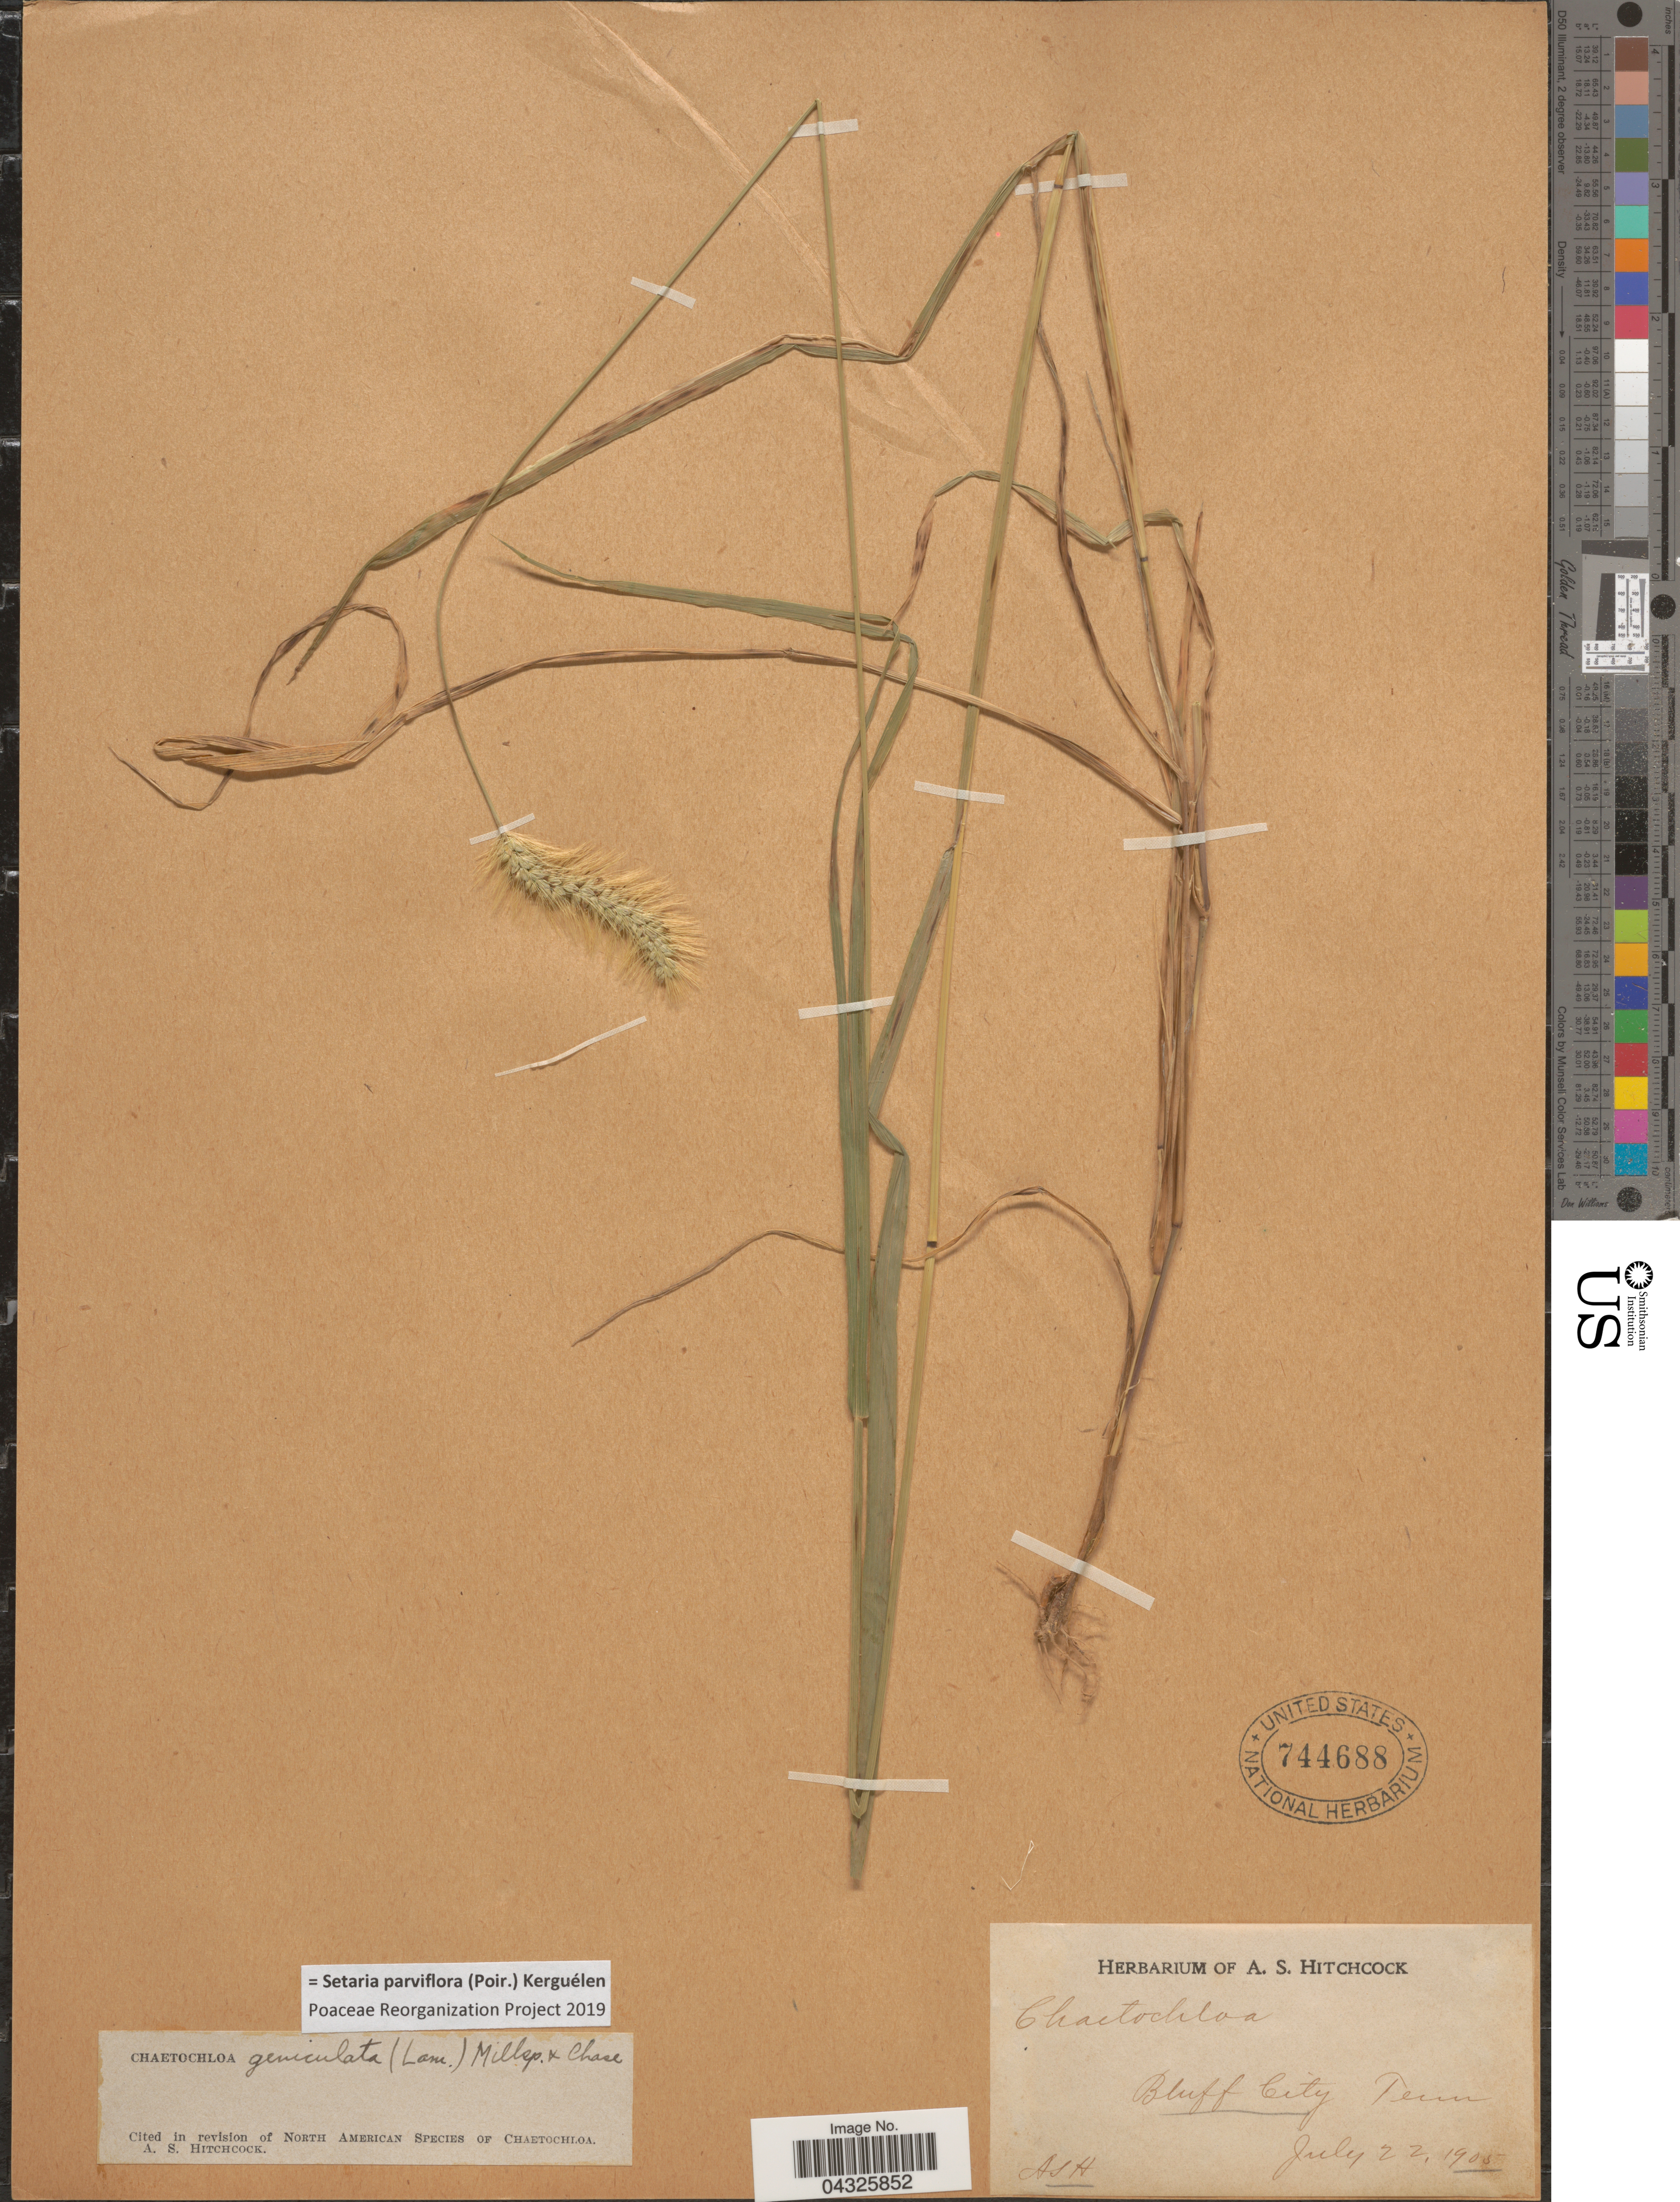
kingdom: Plantae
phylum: Tracheophyta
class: Liliopsida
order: Poales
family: Poaceae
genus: Setaria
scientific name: Setaria parviflora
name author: (Poir.) Kerguélen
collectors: A. S. Hitchcock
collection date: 1905-07-22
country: United States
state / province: Tennessee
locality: Bluff City.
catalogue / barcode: US 744688